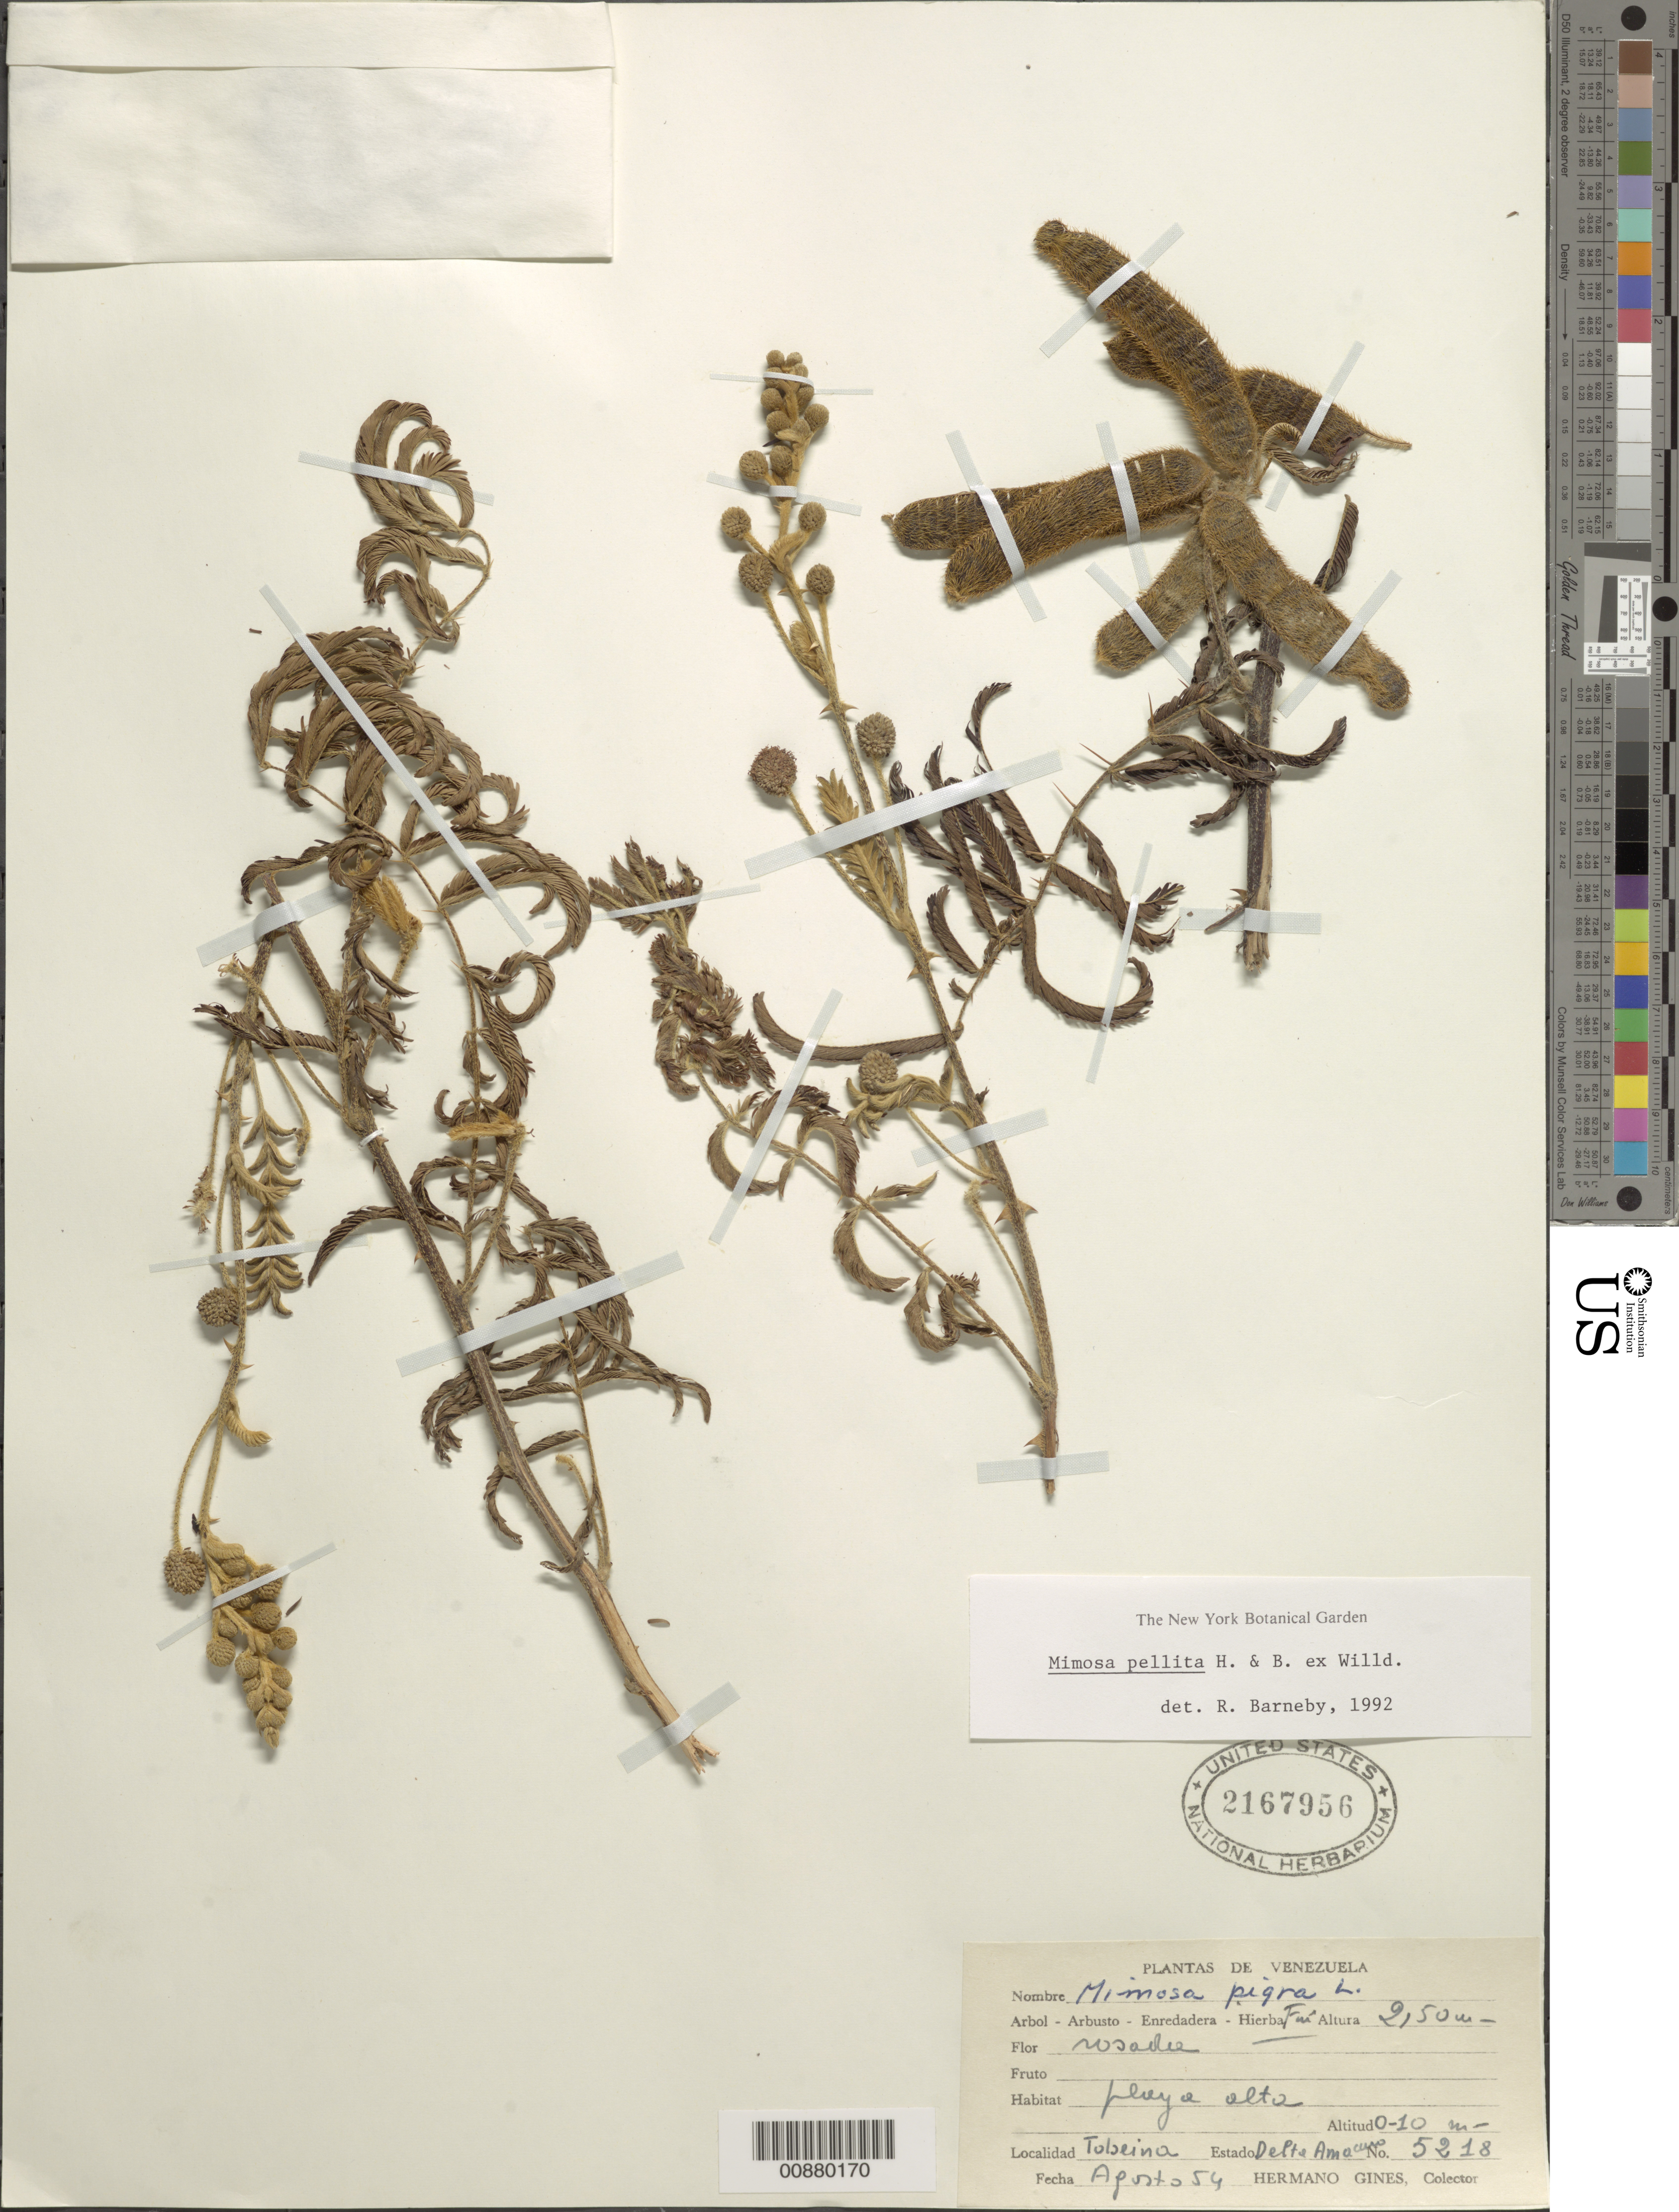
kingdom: Plantae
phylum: Tracheophyta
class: Magnoliopsida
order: Fabales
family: Fabaceae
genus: Mimosa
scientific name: Mimosa pellita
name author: Humb. & Bonpl. ex Willd.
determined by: Barneby, Rupert C., (NY)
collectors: H. Gines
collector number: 5218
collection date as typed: Aug-54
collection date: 1954-08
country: Venezuela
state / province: Delta Amacuro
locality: Tobeina Isla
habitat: Playa alta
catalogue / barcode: US 2167956